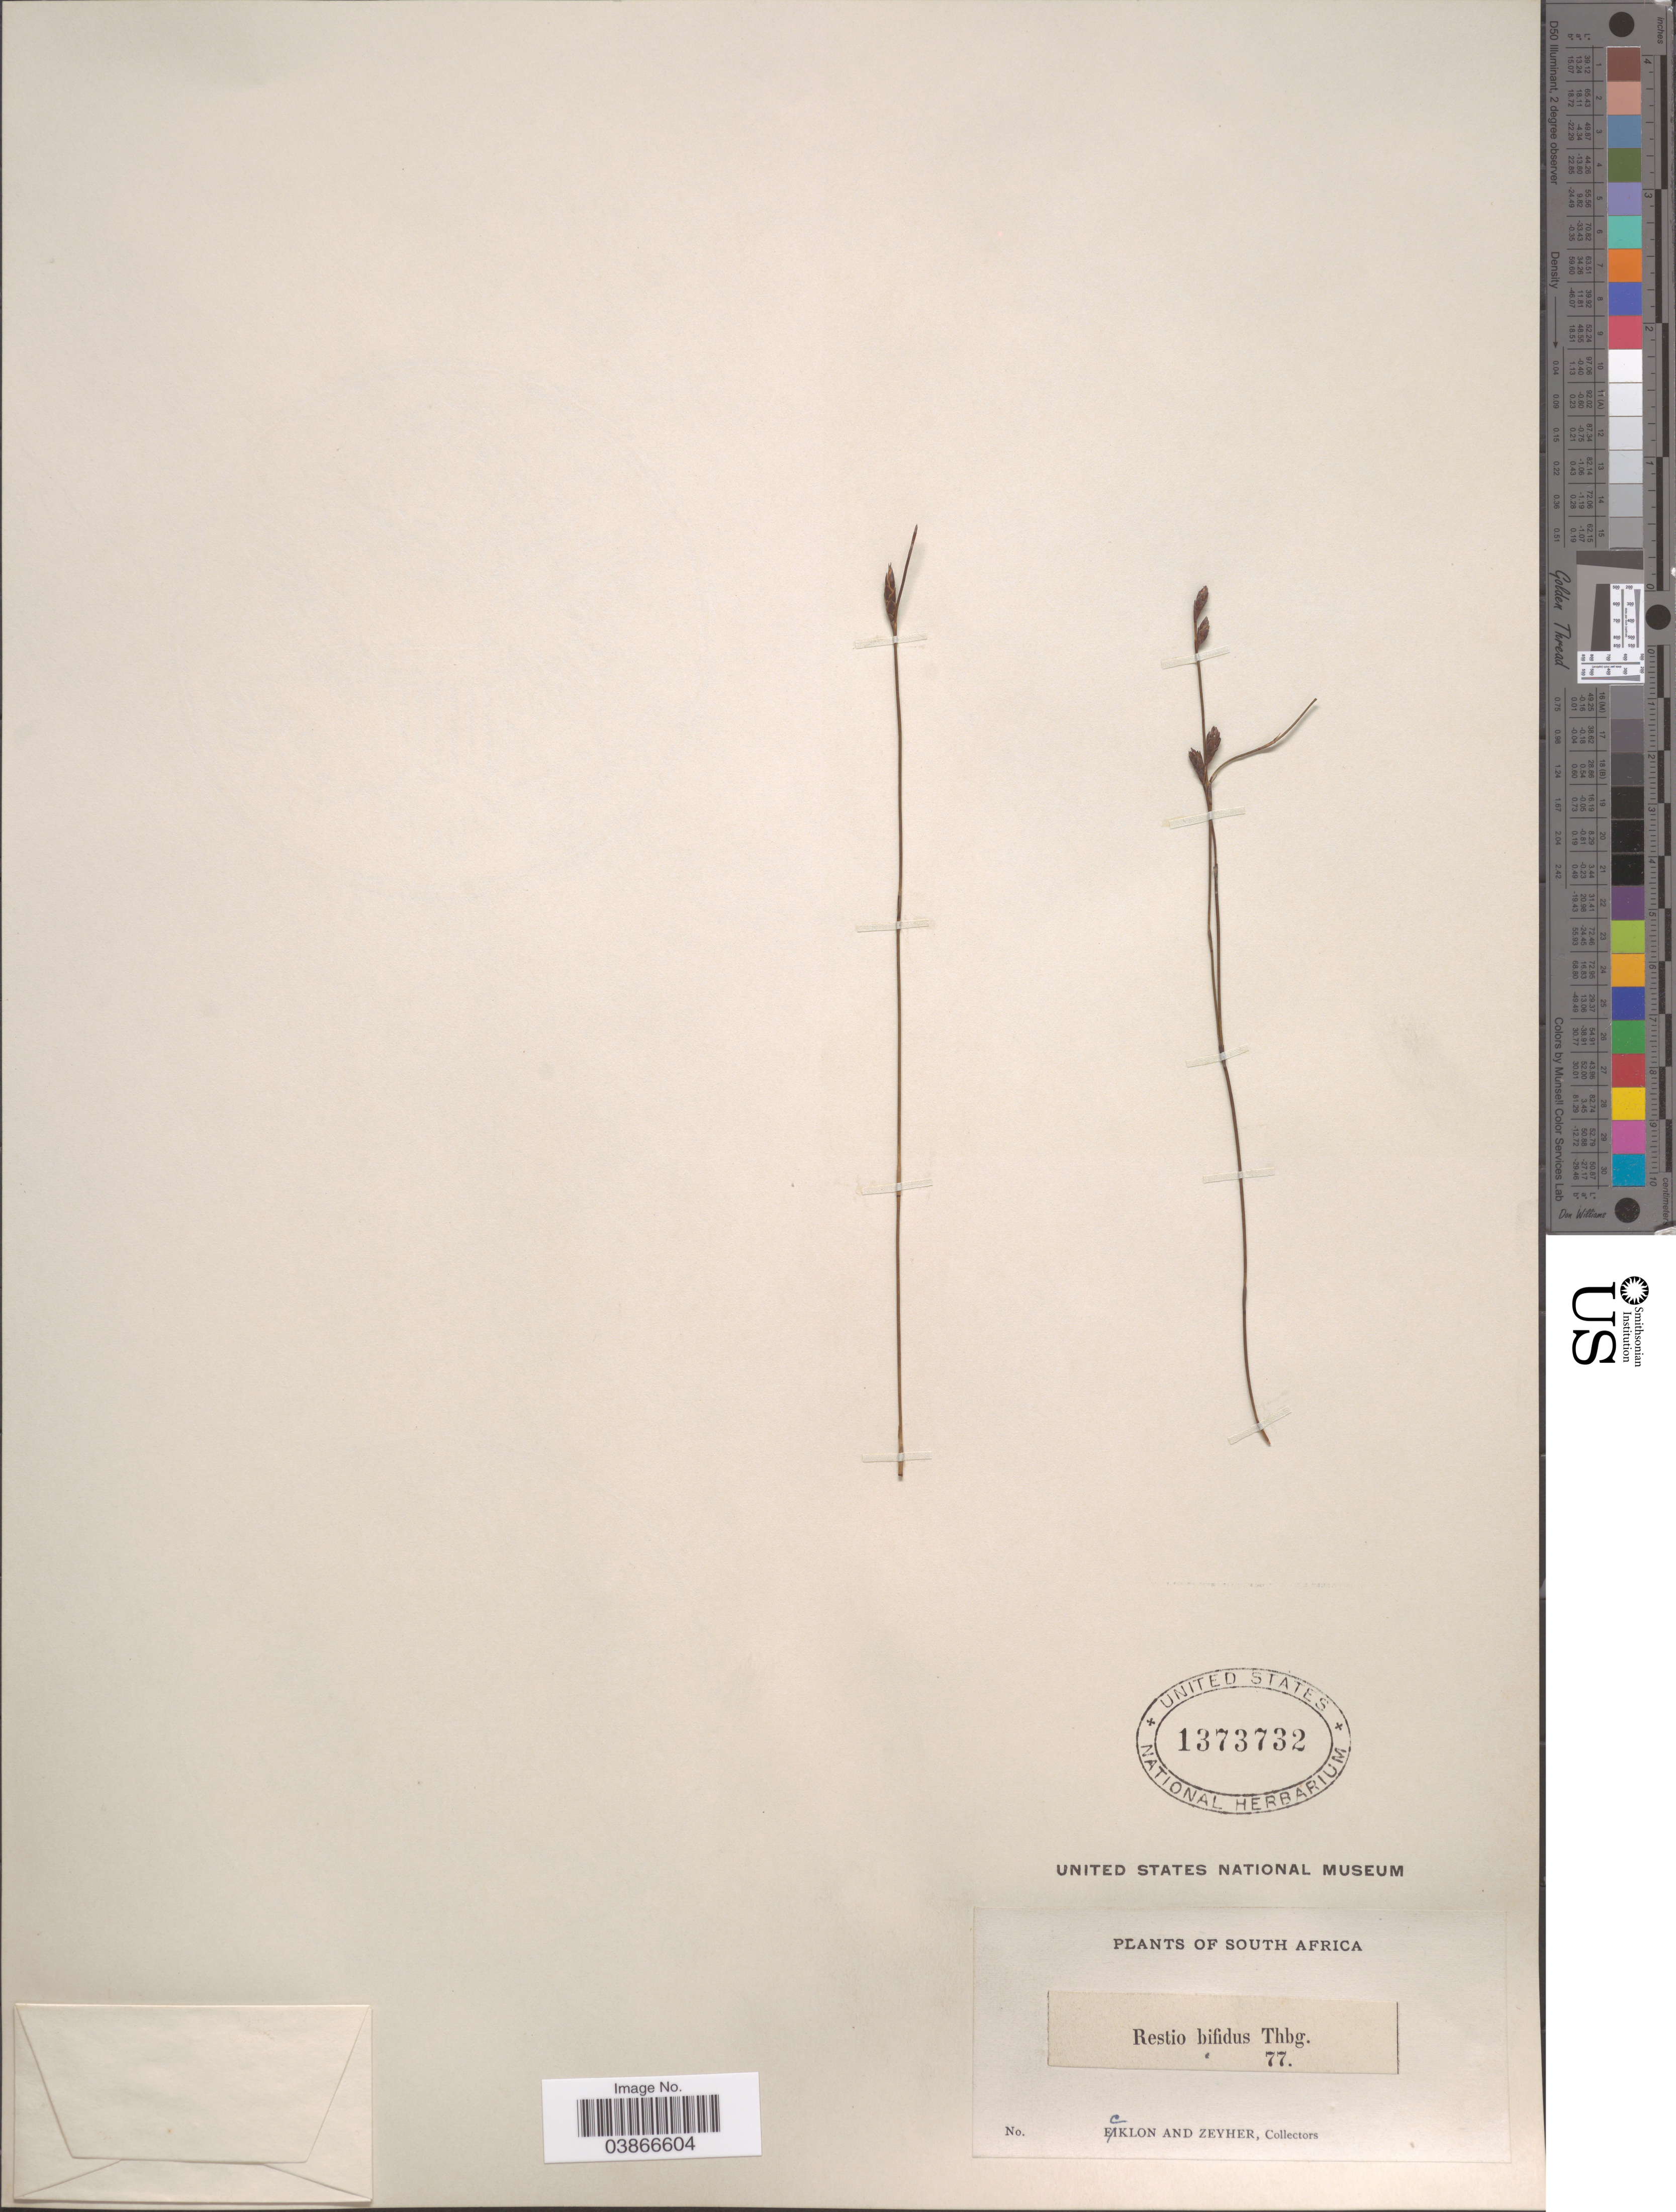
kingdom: Plantae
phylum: Tracheophyta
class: Liliopsida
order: Poales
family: Restionaceae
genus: Restio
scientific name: Restio bifidus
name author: Thunb.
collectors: -. Ecklon & -. Zeyher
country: South Africa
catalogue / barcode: US 1373732